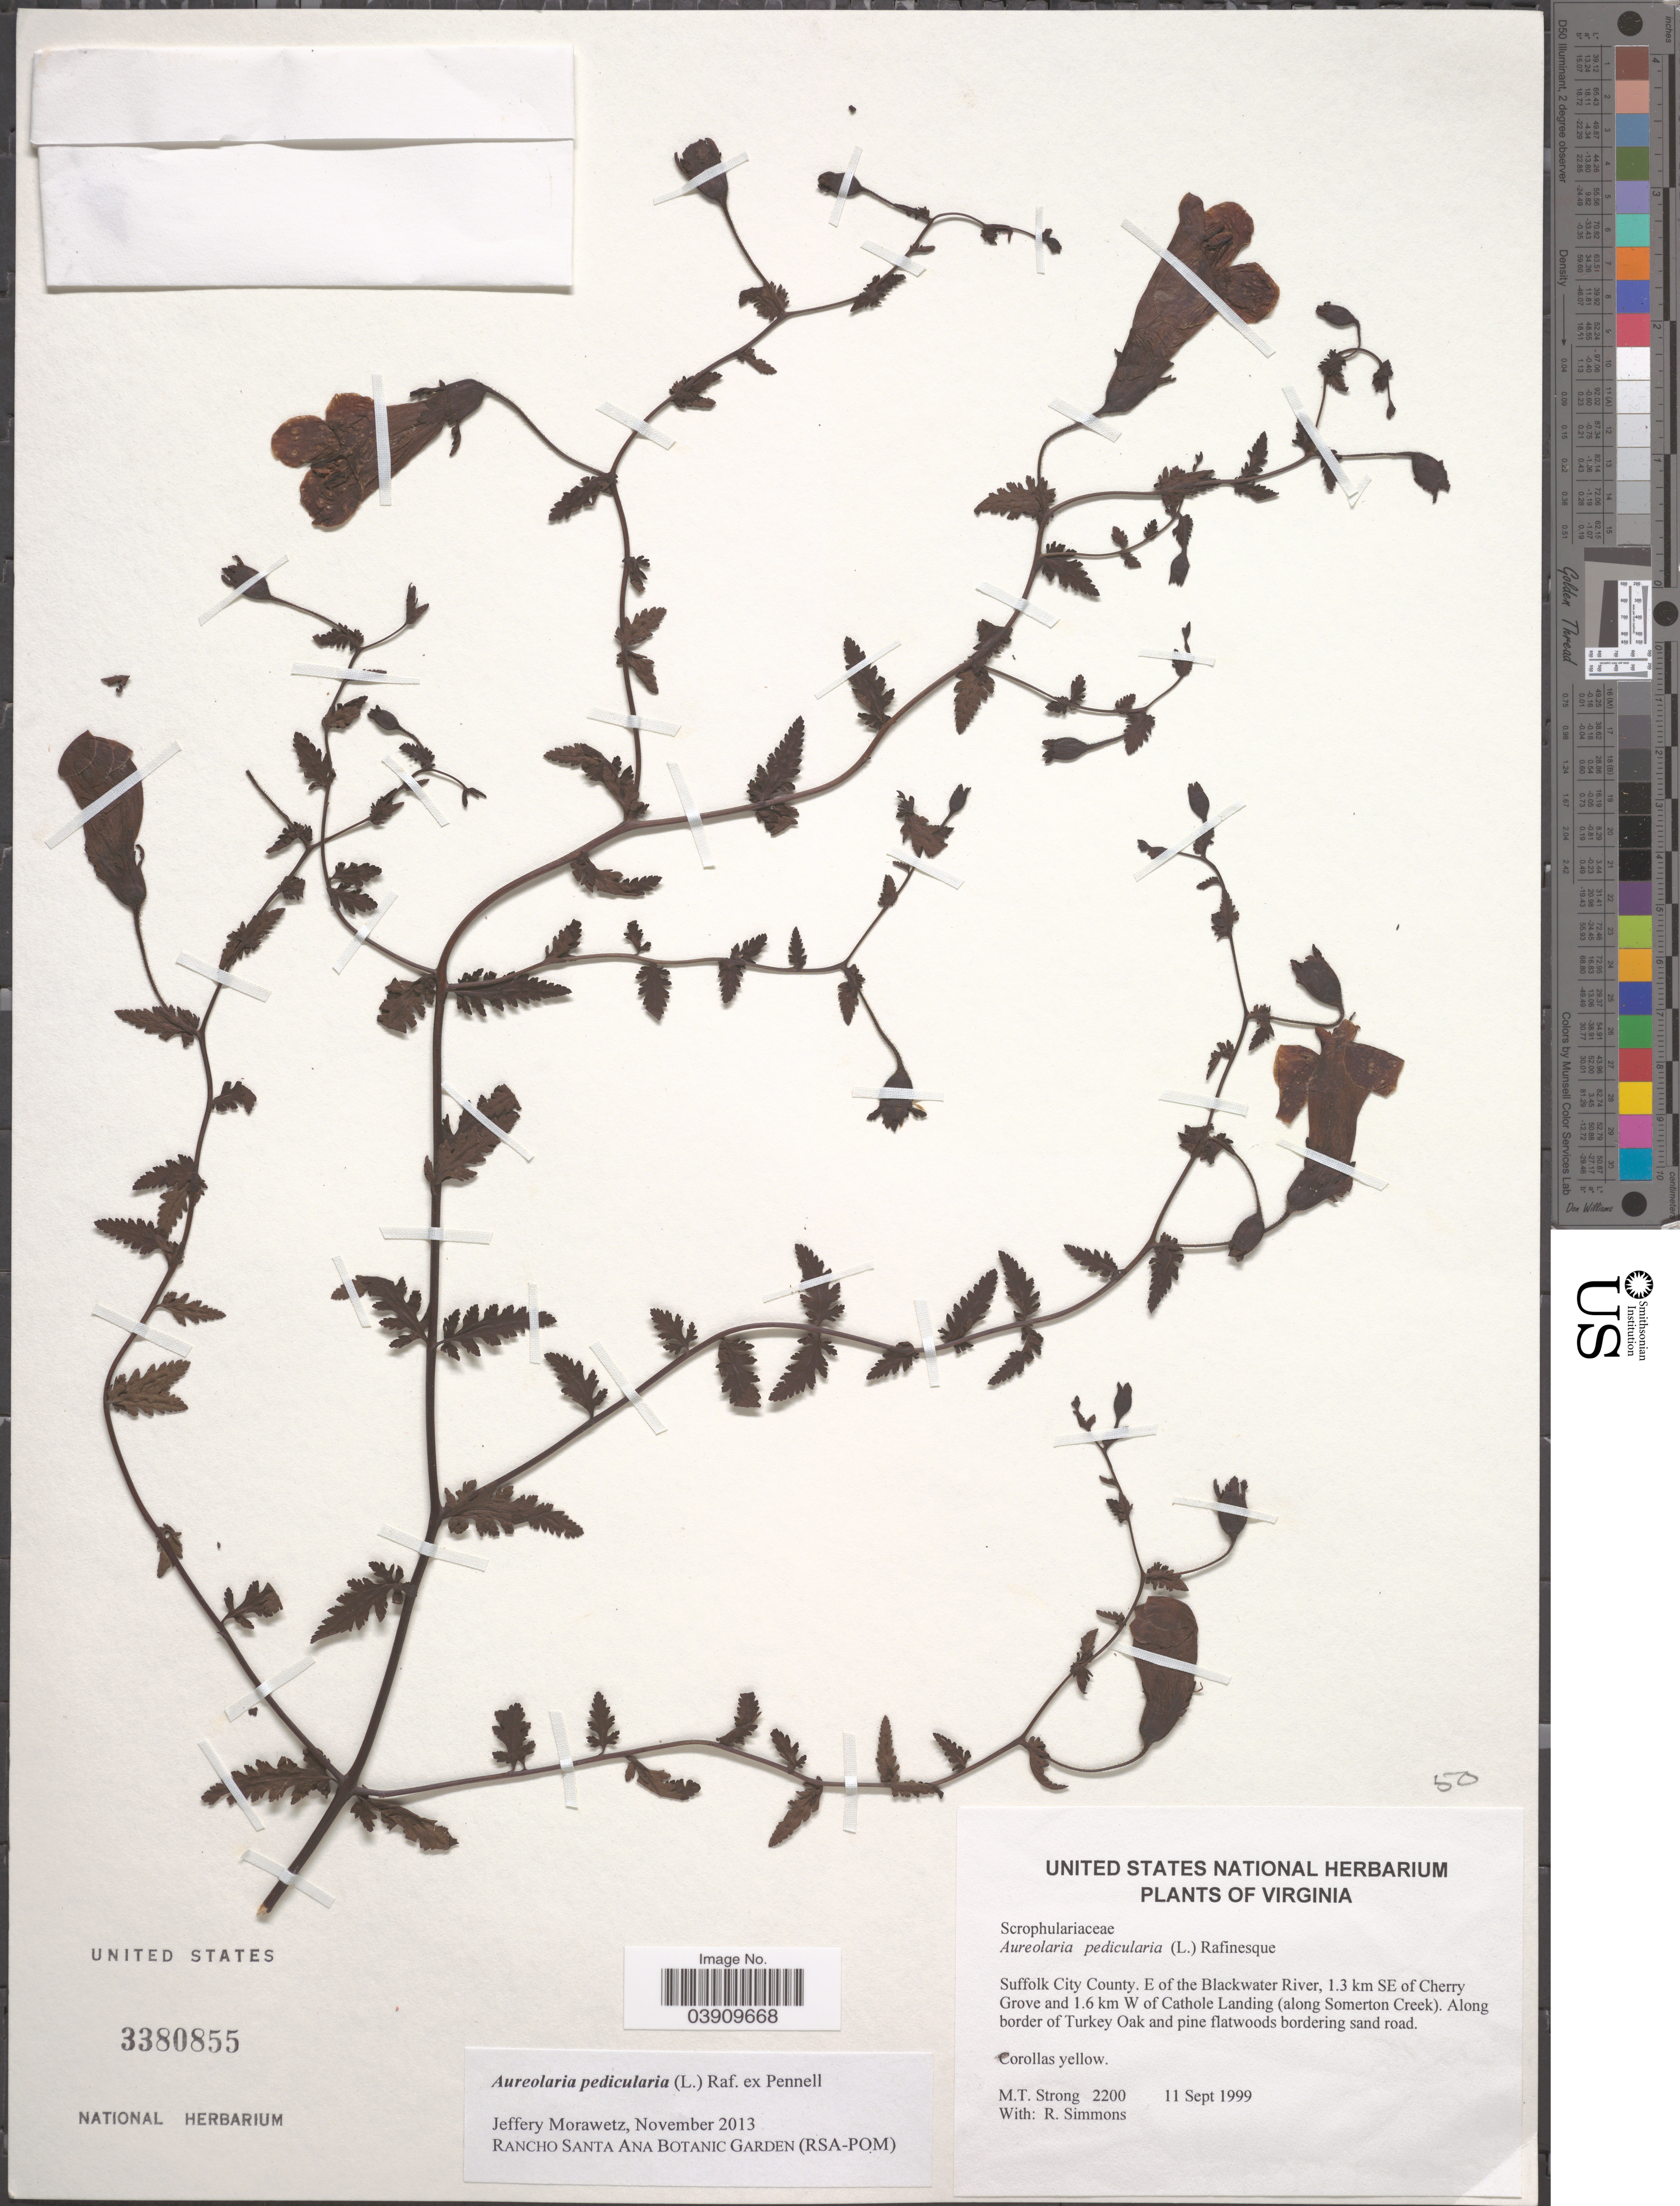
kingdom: Plantae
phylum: Tracheophyta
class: Magnoliopsida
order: Lamiales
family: Orobanchaceae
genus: Aureolaria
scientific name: Aureolaria pedicularia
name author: (L.) Raf. ex Farw.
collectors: M. T. Strong & R. Simmons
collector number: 2200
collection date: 1999-09-11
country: United States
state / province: Virginia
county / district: City of Suffolk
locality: Suffolk City County. E of the Blackwater River, 1.3 km SE of Cherry Grove and 1.6 km W of Cathole Landing (along Somerton Creek). Along border of Turkey Oak and pine flatwoods bordering sand road.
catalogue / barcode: US 3380855